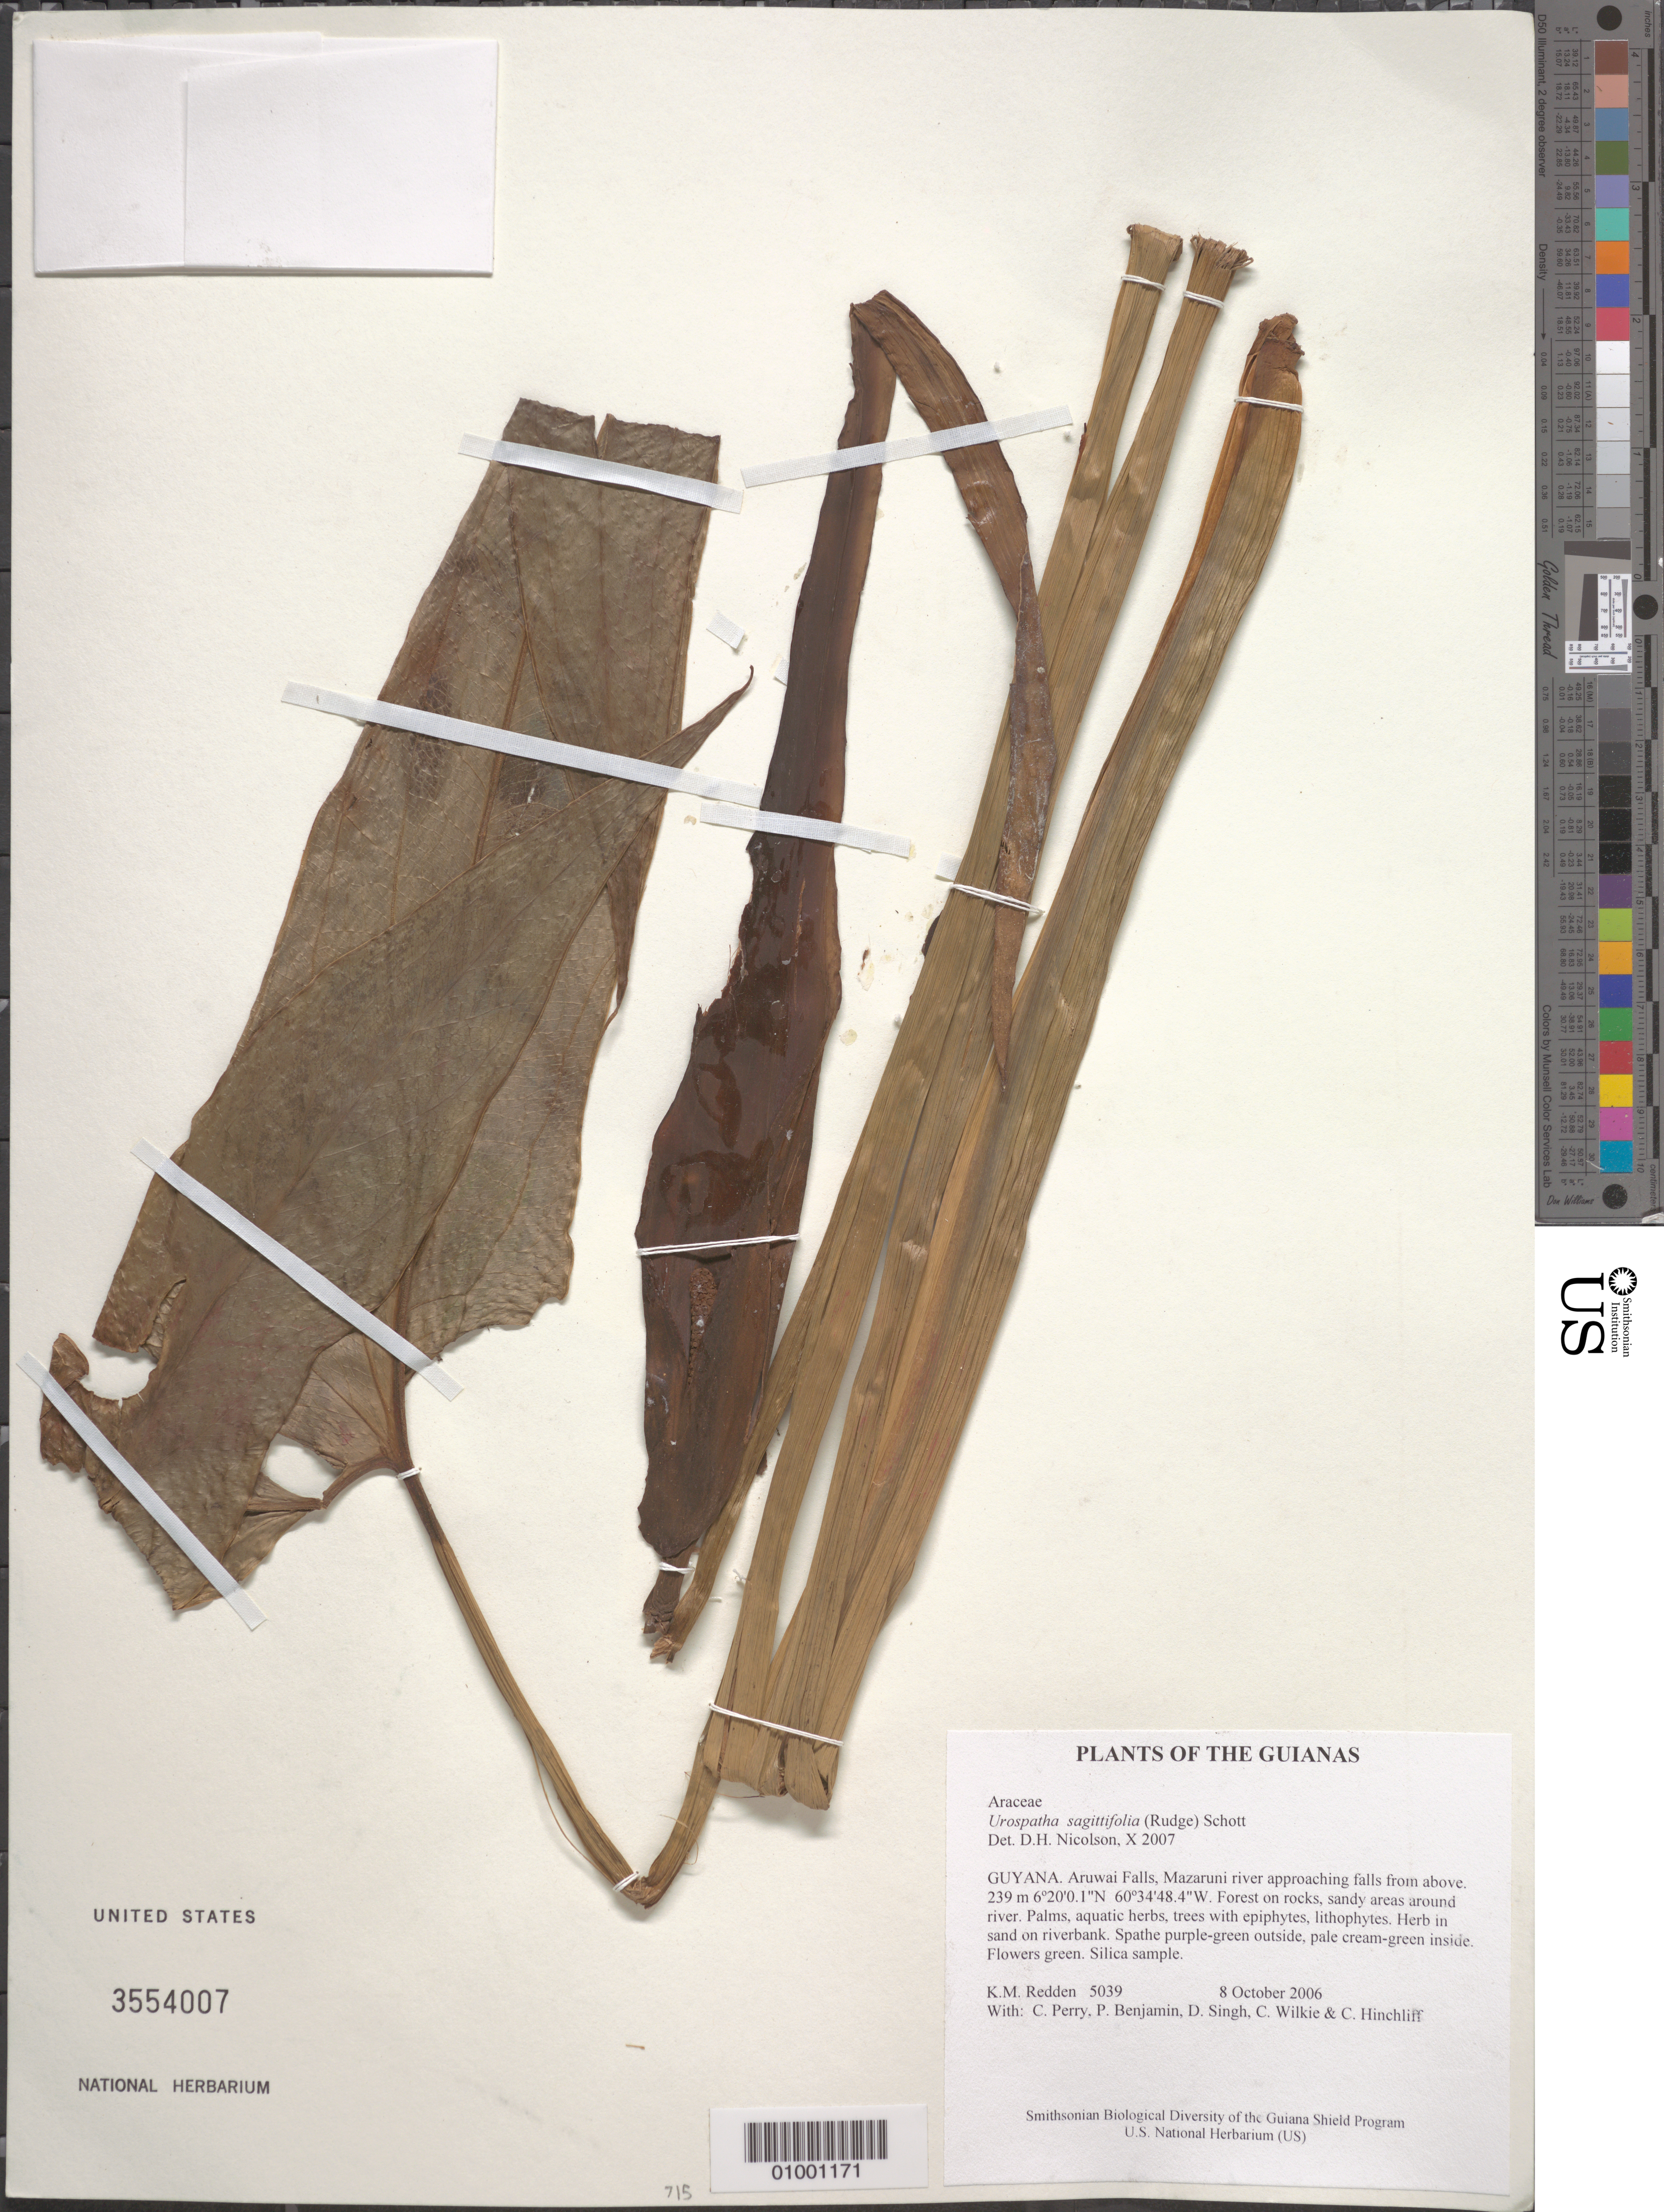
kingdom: Plantae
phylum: Tracheophyta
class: Liliopsida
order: Alismatales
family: Araceae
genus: Urospatha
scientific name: Urospatha sagittifolia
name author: (Rudge) Schott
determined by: Nicolson, Dan H.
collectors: K. M. Redden, C. Perry, P. Benjamin, D. Singh, C. Wilkie & C. E. Hinchliff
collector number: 5039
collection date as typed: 8 October 2006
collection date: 2006-10-08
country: Guyana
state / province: Cuyuni-Mazaruni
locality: Arawai Falls, Mazaruni river approaching falls from above.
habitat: Forest on rocks, sandy areas around river. Palms, aquatic herbs, trees with epiphytes, lithophytes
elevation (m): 239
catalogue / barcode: US 3554007